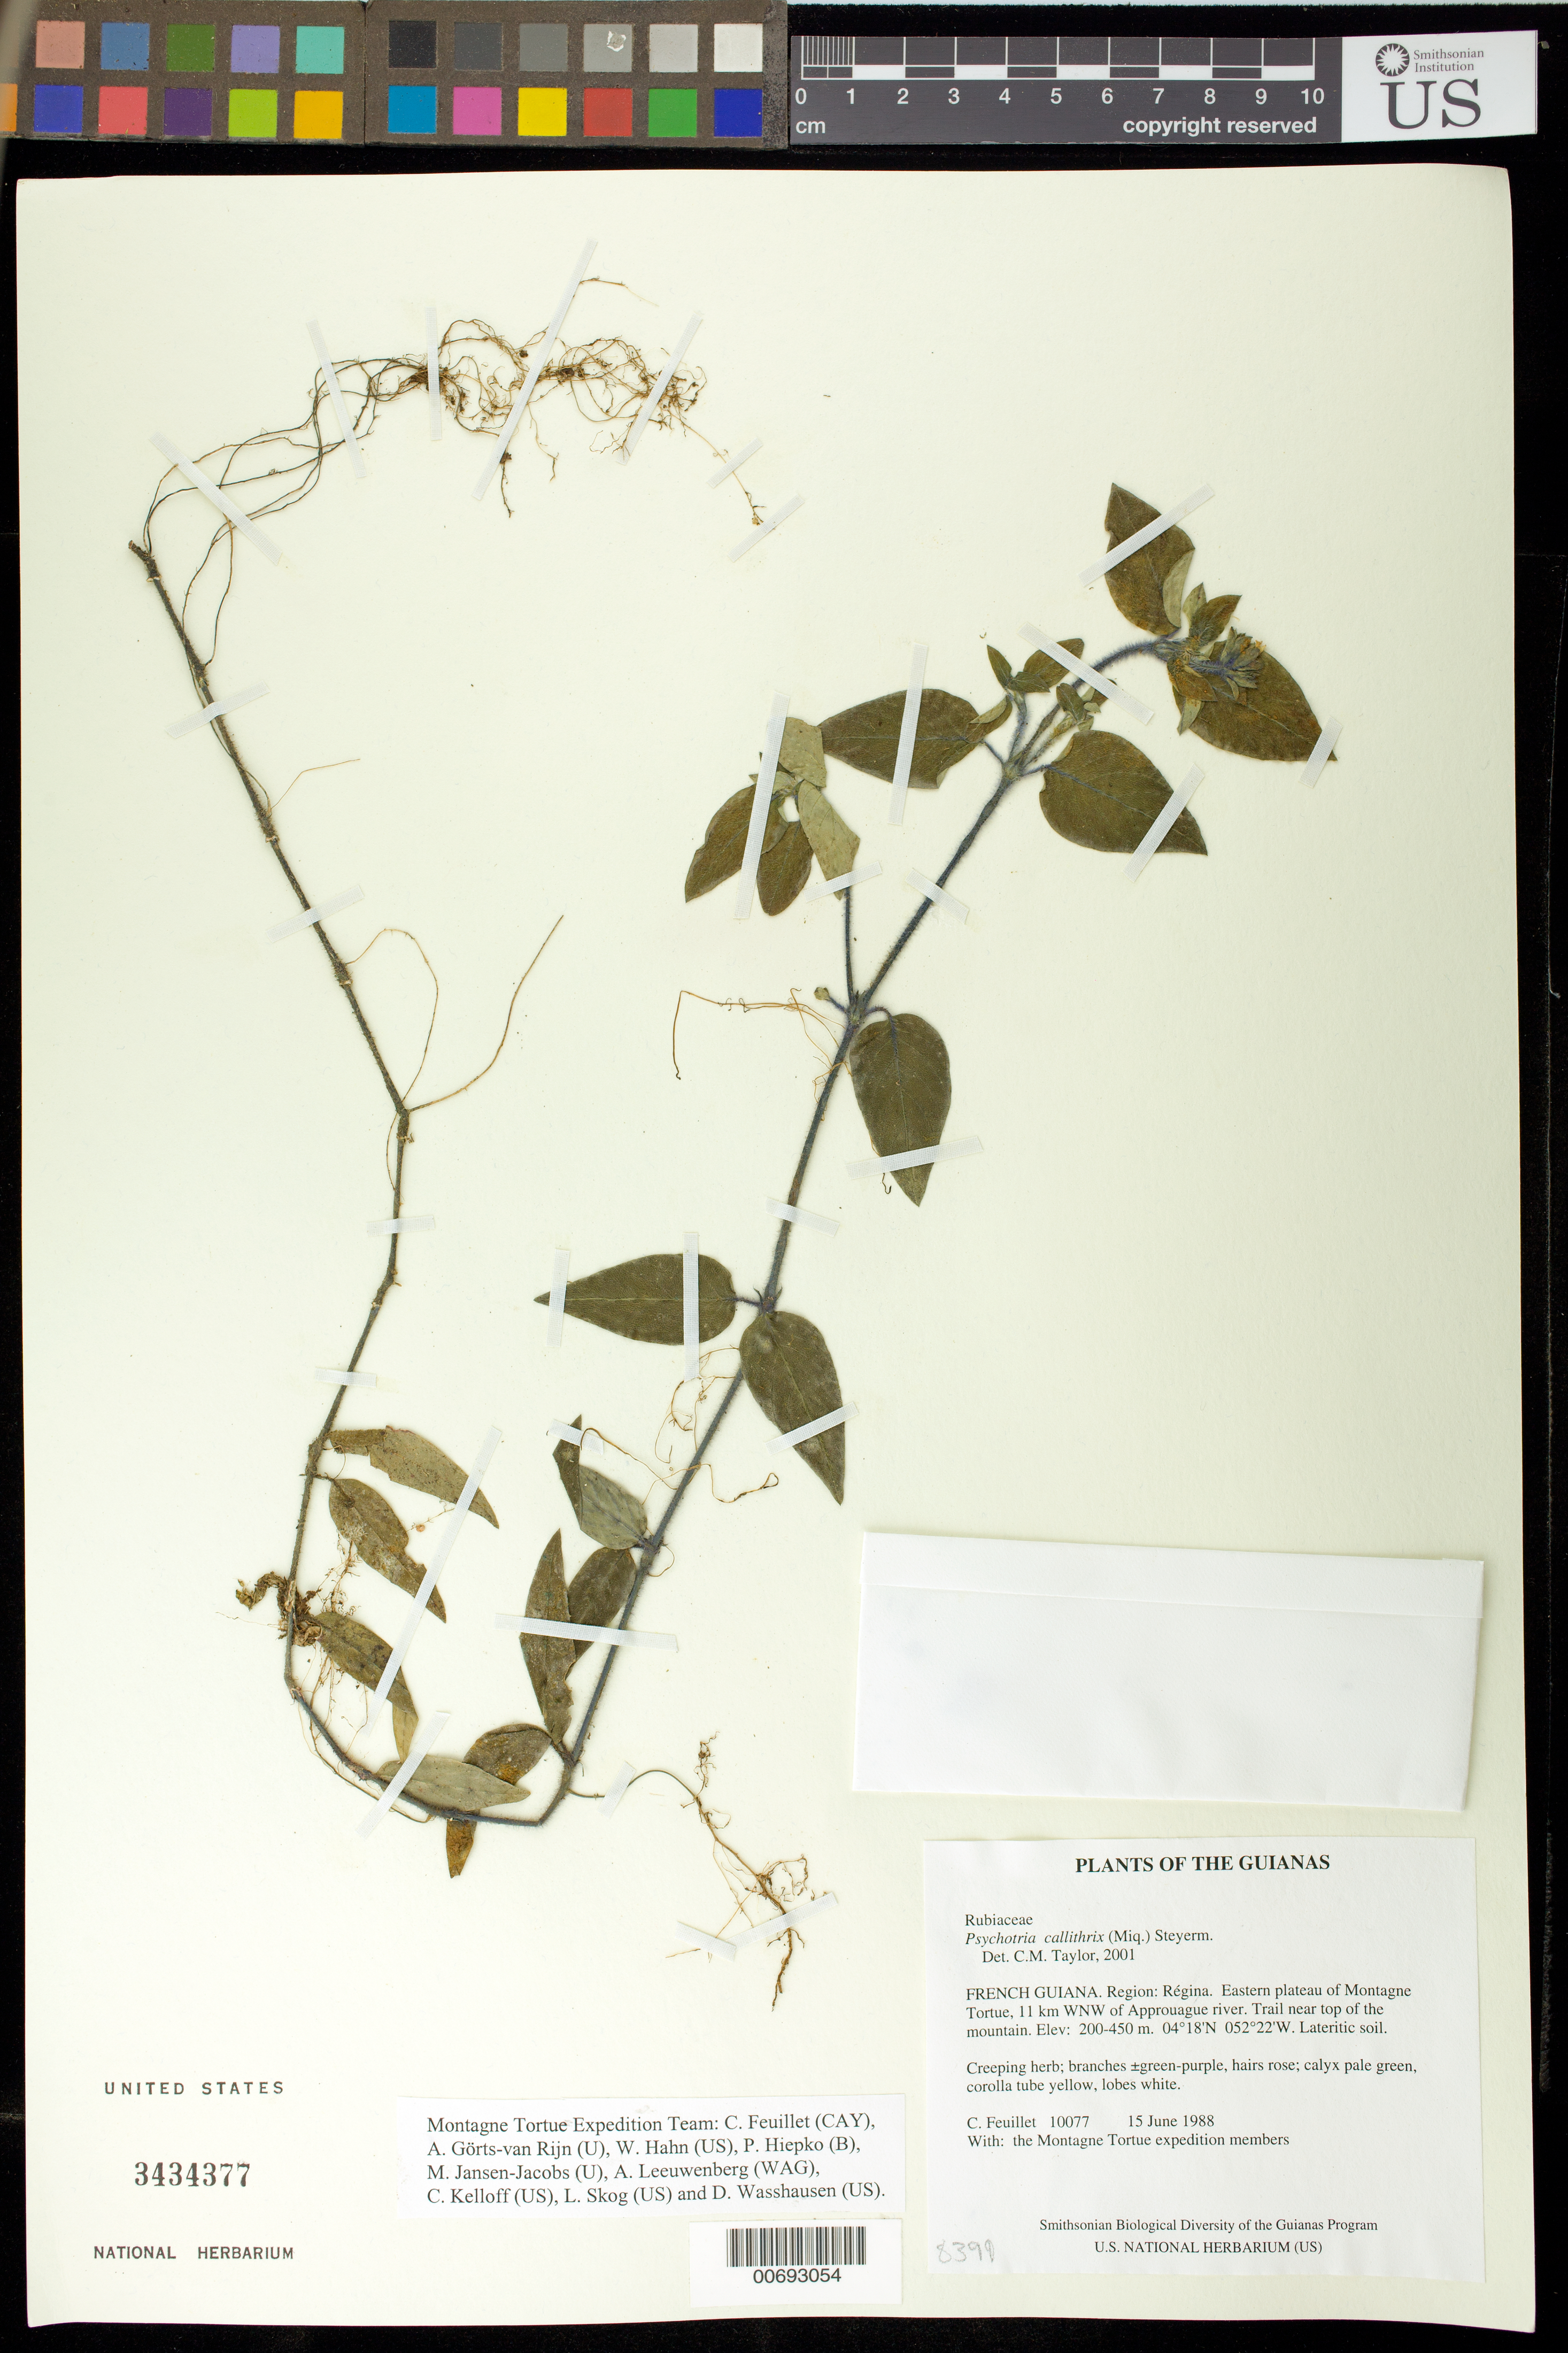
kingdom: Plantae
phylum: Tracheophyta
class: Magnoliopsida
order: Gentianales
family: Rubiaceae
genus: Palicourea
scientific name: Palicourea callithrix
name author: (Miq.) Delprete & J.H. Kirkbr.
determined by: Kirkbride, J. H., Jr.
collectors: C. Feuillet & Montagne Torte Exped. members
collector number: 10077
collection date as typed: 15 June 1988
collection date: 1988-06-15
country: French Guiana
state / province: Cayenne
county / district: Regina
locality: Eastern plateau of Montagne Tortue, 11 km WNW of Approuague river. Trail near top of the mountain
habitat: Lateritic soil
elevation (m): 200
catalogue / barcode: US 3434377